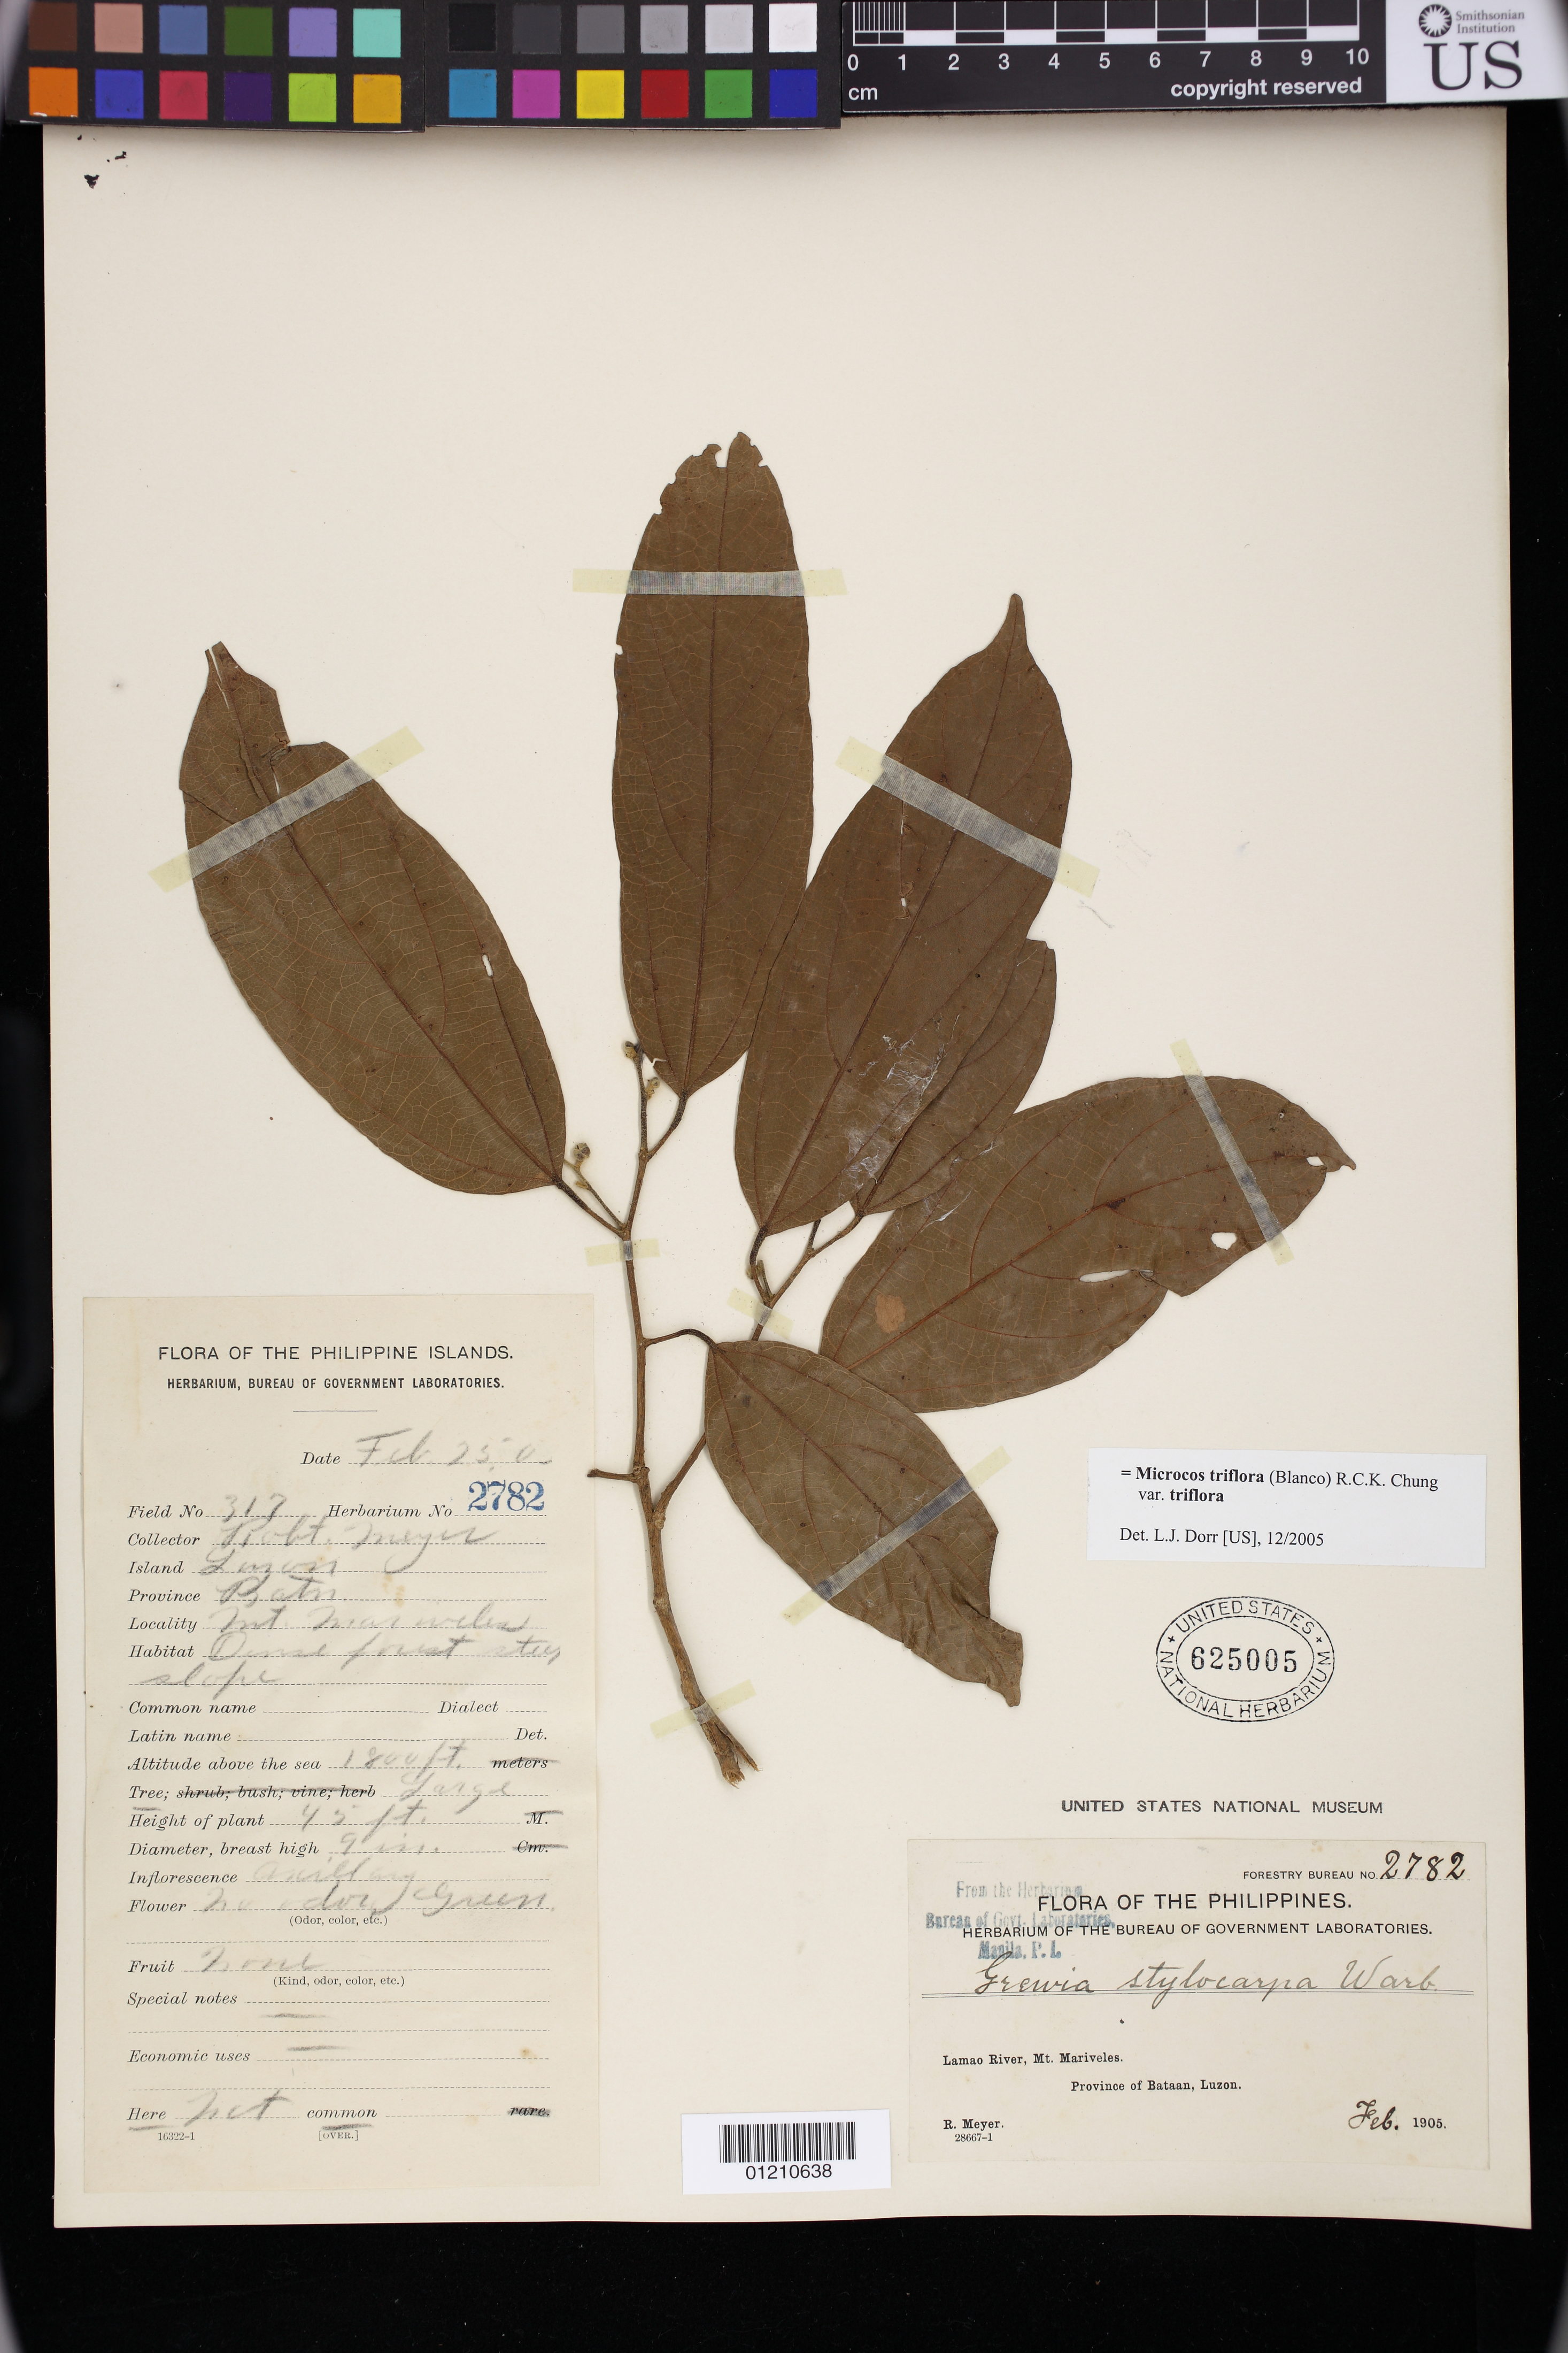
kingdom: Plantae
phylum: Tracheophyta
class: Magnoliopsida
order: Malvales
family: Malvaceae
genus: Microcos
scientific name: Microcos triflora var. triflora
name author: (Blanco) R.C.K. Chung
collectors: R. Meyer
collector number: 28667-1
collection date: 1905-02-25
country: Philippines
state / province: Central Luzon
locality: Lamao River, Mt. Mariveles, Province of Bataan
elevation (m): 549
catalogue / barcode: US 625005